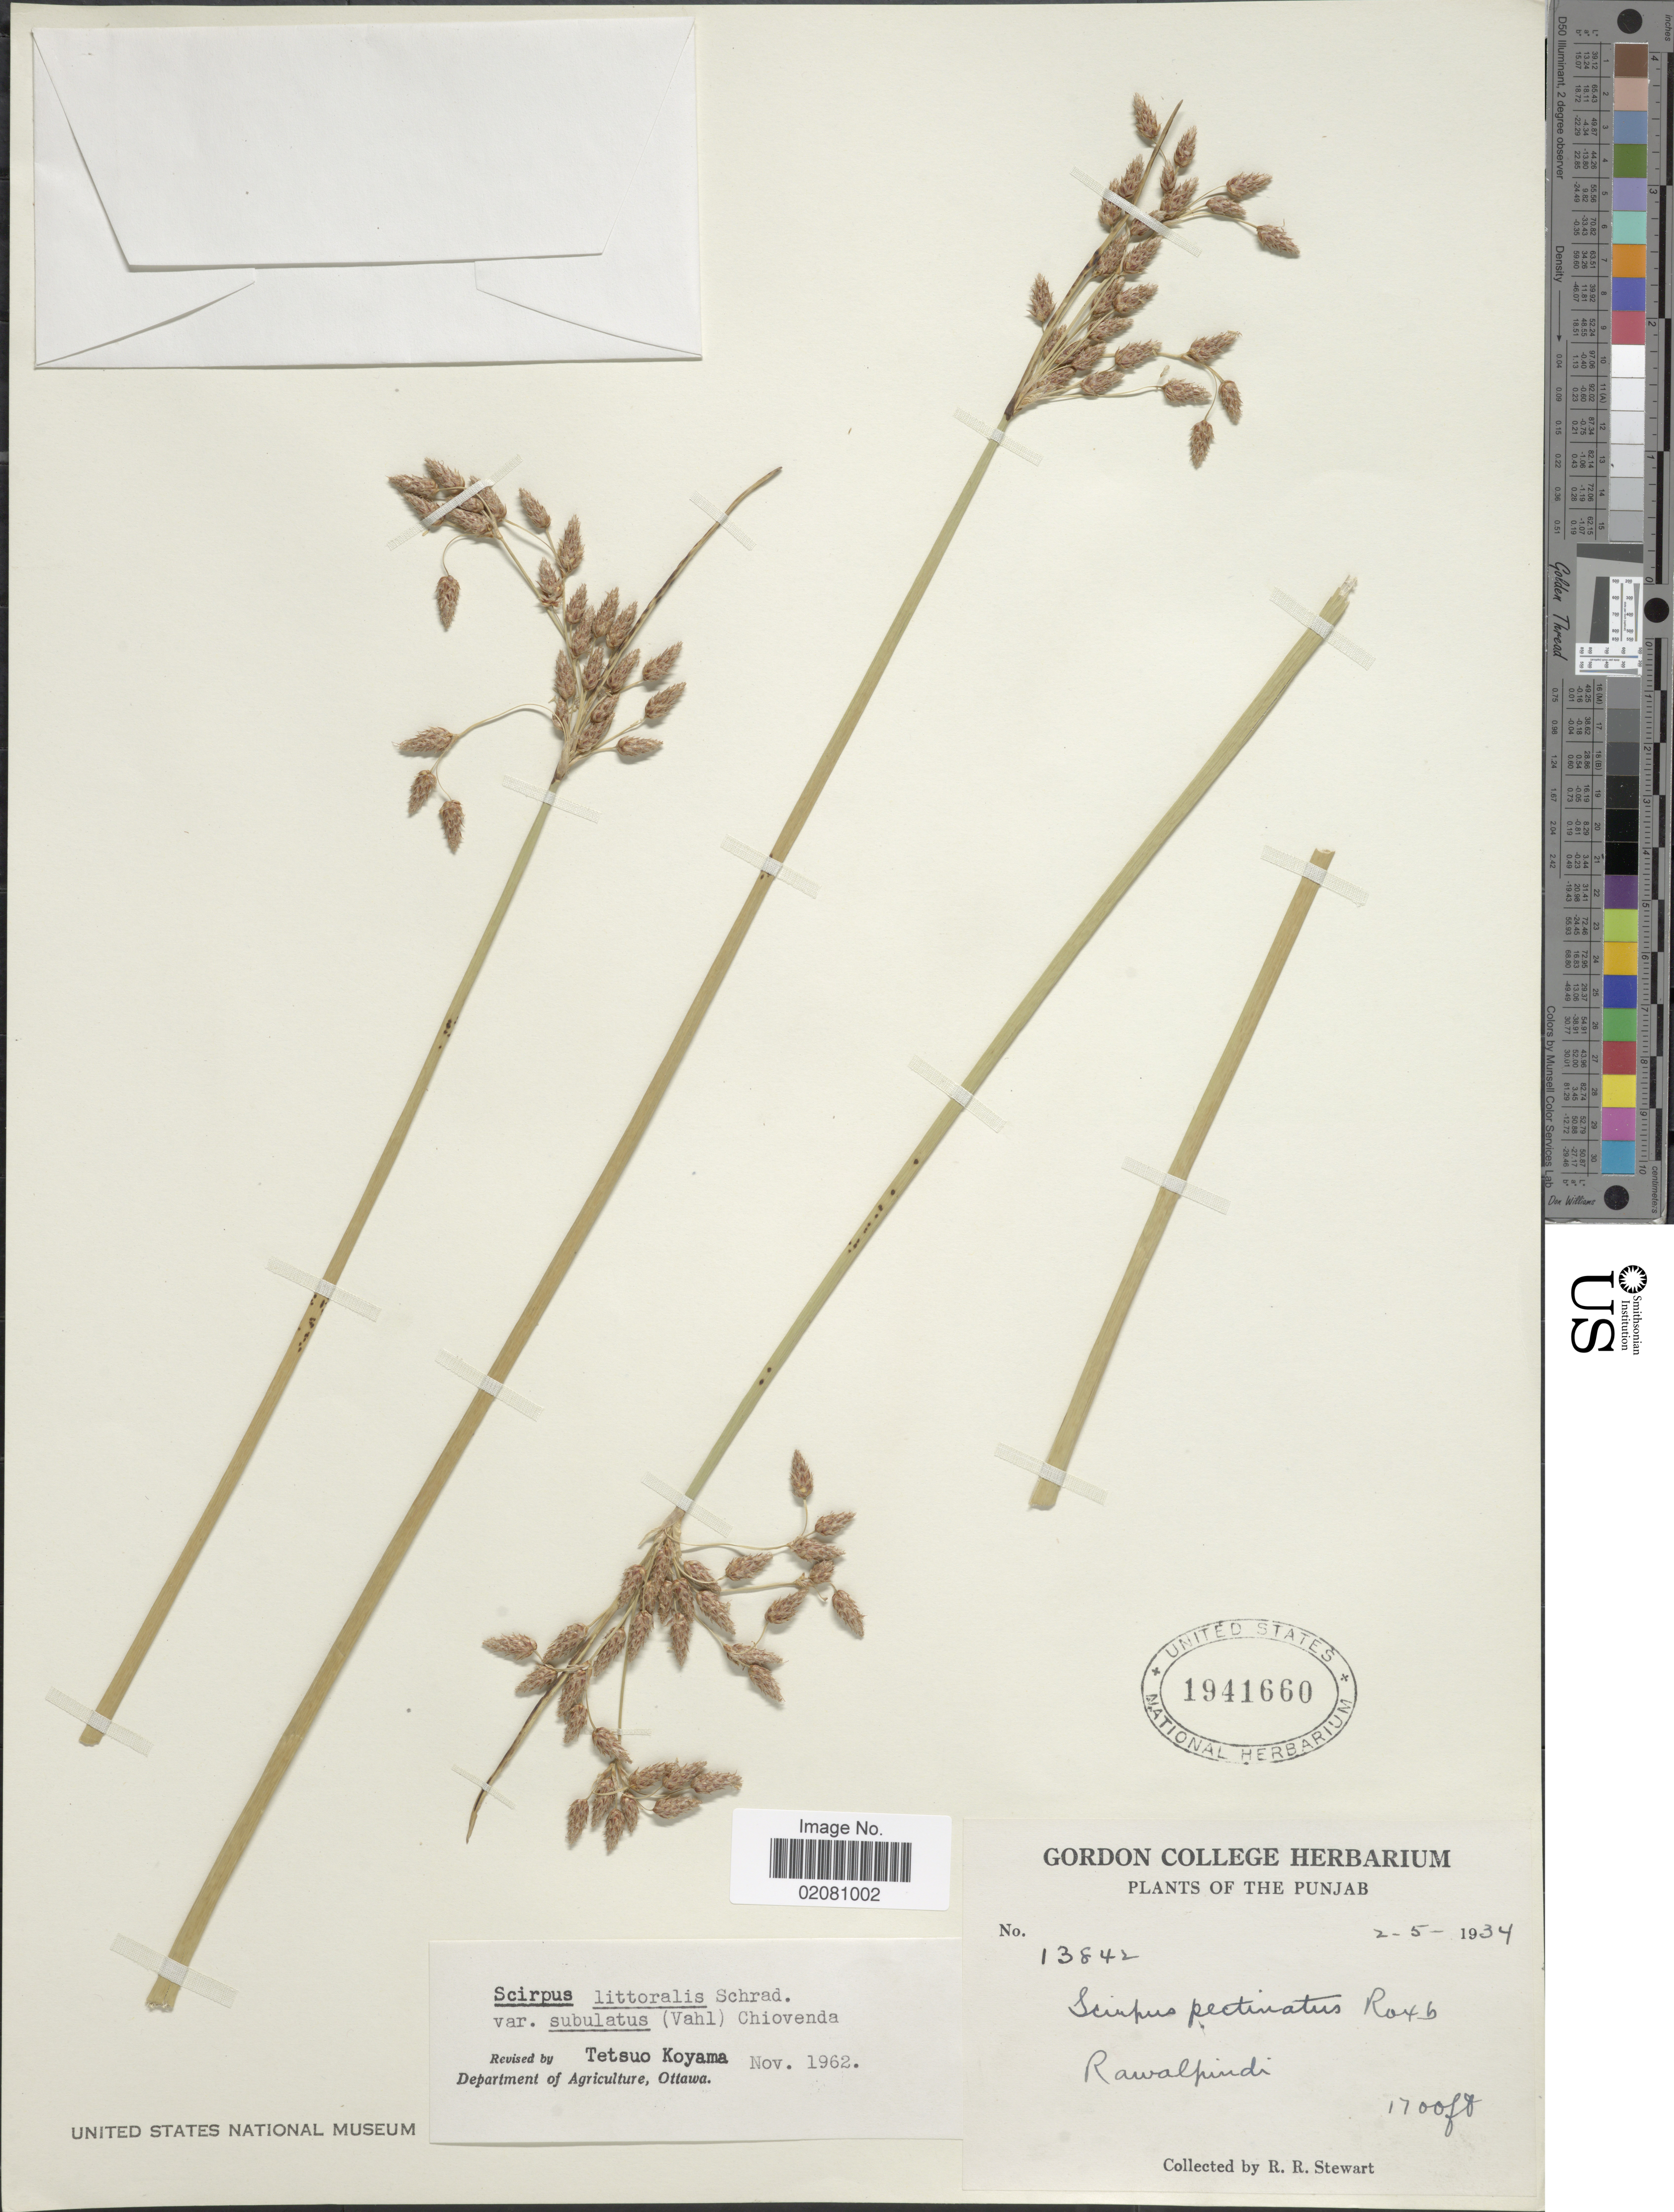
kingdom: Plantae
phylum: Tracheophyta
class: Liliopsida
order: Poales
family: Cyperaceae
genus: Schoenoplectus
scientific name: Schoenoplectus litoralis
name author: (Schrad.) Palla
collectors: R. R. Stewart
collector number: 13842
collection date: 1934-05-02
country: Pakistan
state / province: Punjab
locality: Punjab, Rawalpindi.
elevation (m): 518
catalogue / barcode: US 1941660